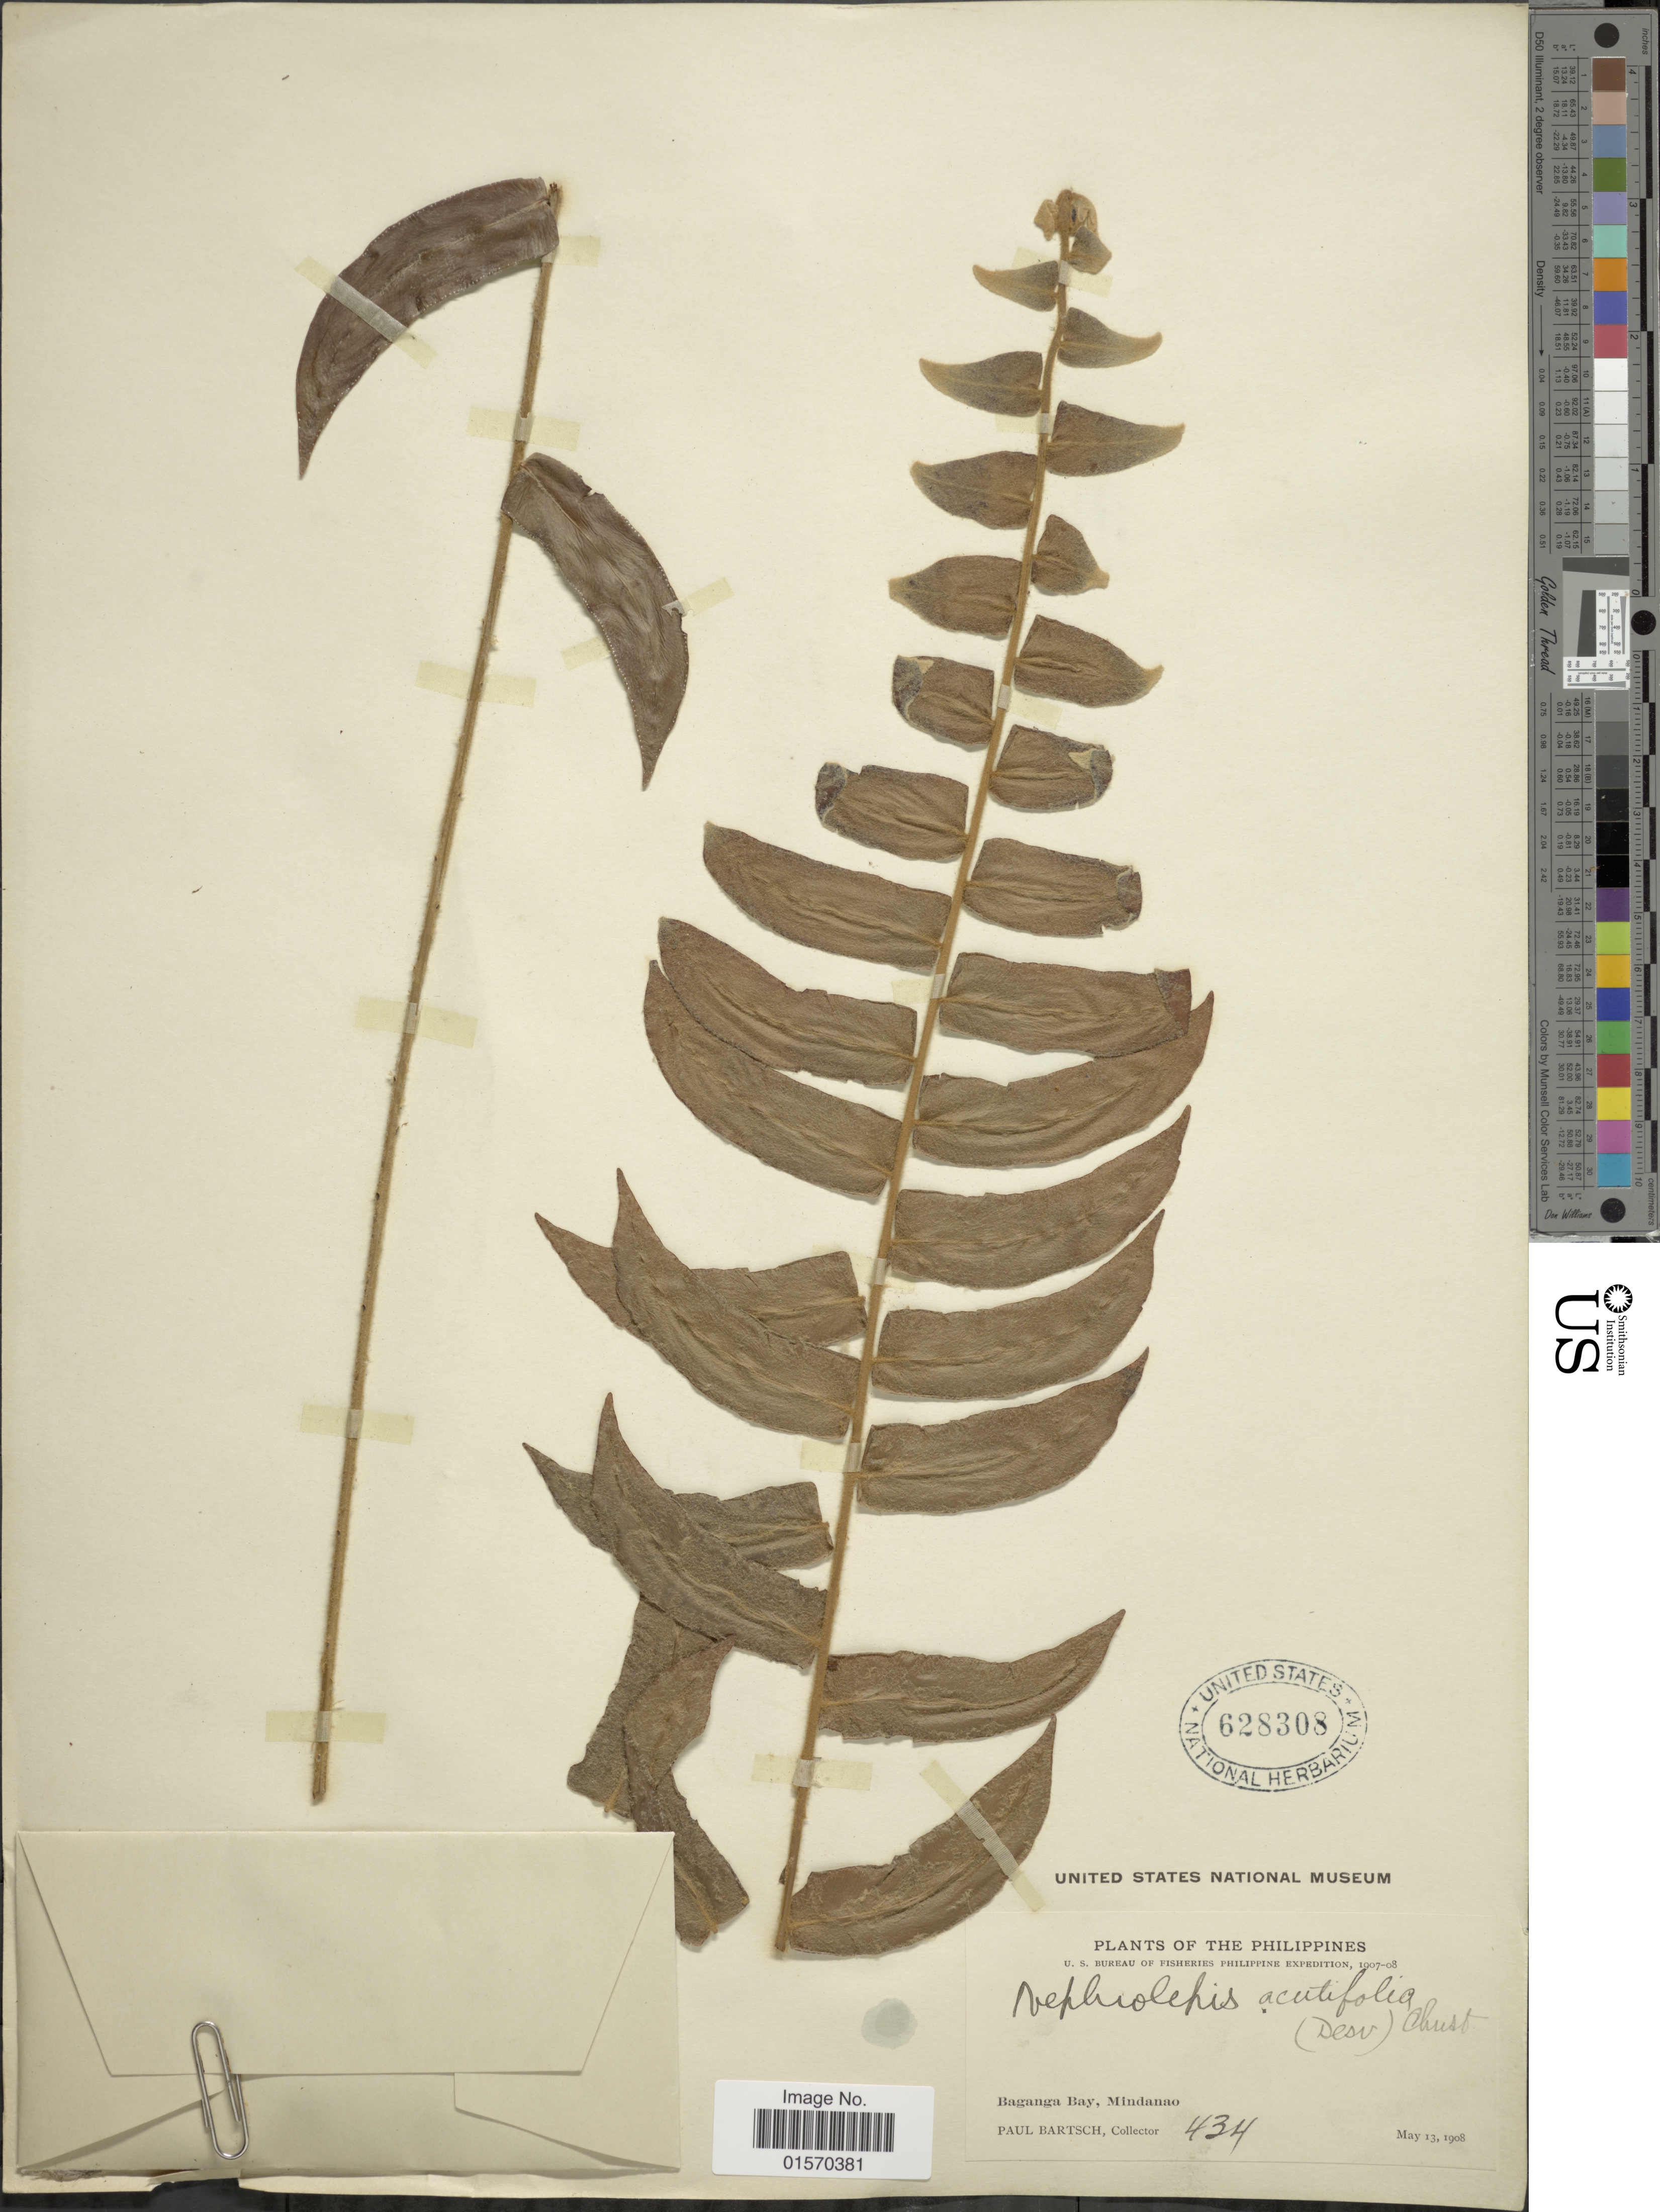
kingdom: Plantae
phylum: Tracheophyta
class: Polypodiopsida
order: Polypodiales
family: Nephrolepidaceae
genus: Nephrolepis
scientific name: Nephrolepis acutifolia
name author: (Desv.) Chr.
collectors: P. Bartsch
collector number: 434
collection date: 1908-05-13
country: Philippines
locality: Baganga Bay, Mindanao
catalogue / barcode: US 628308